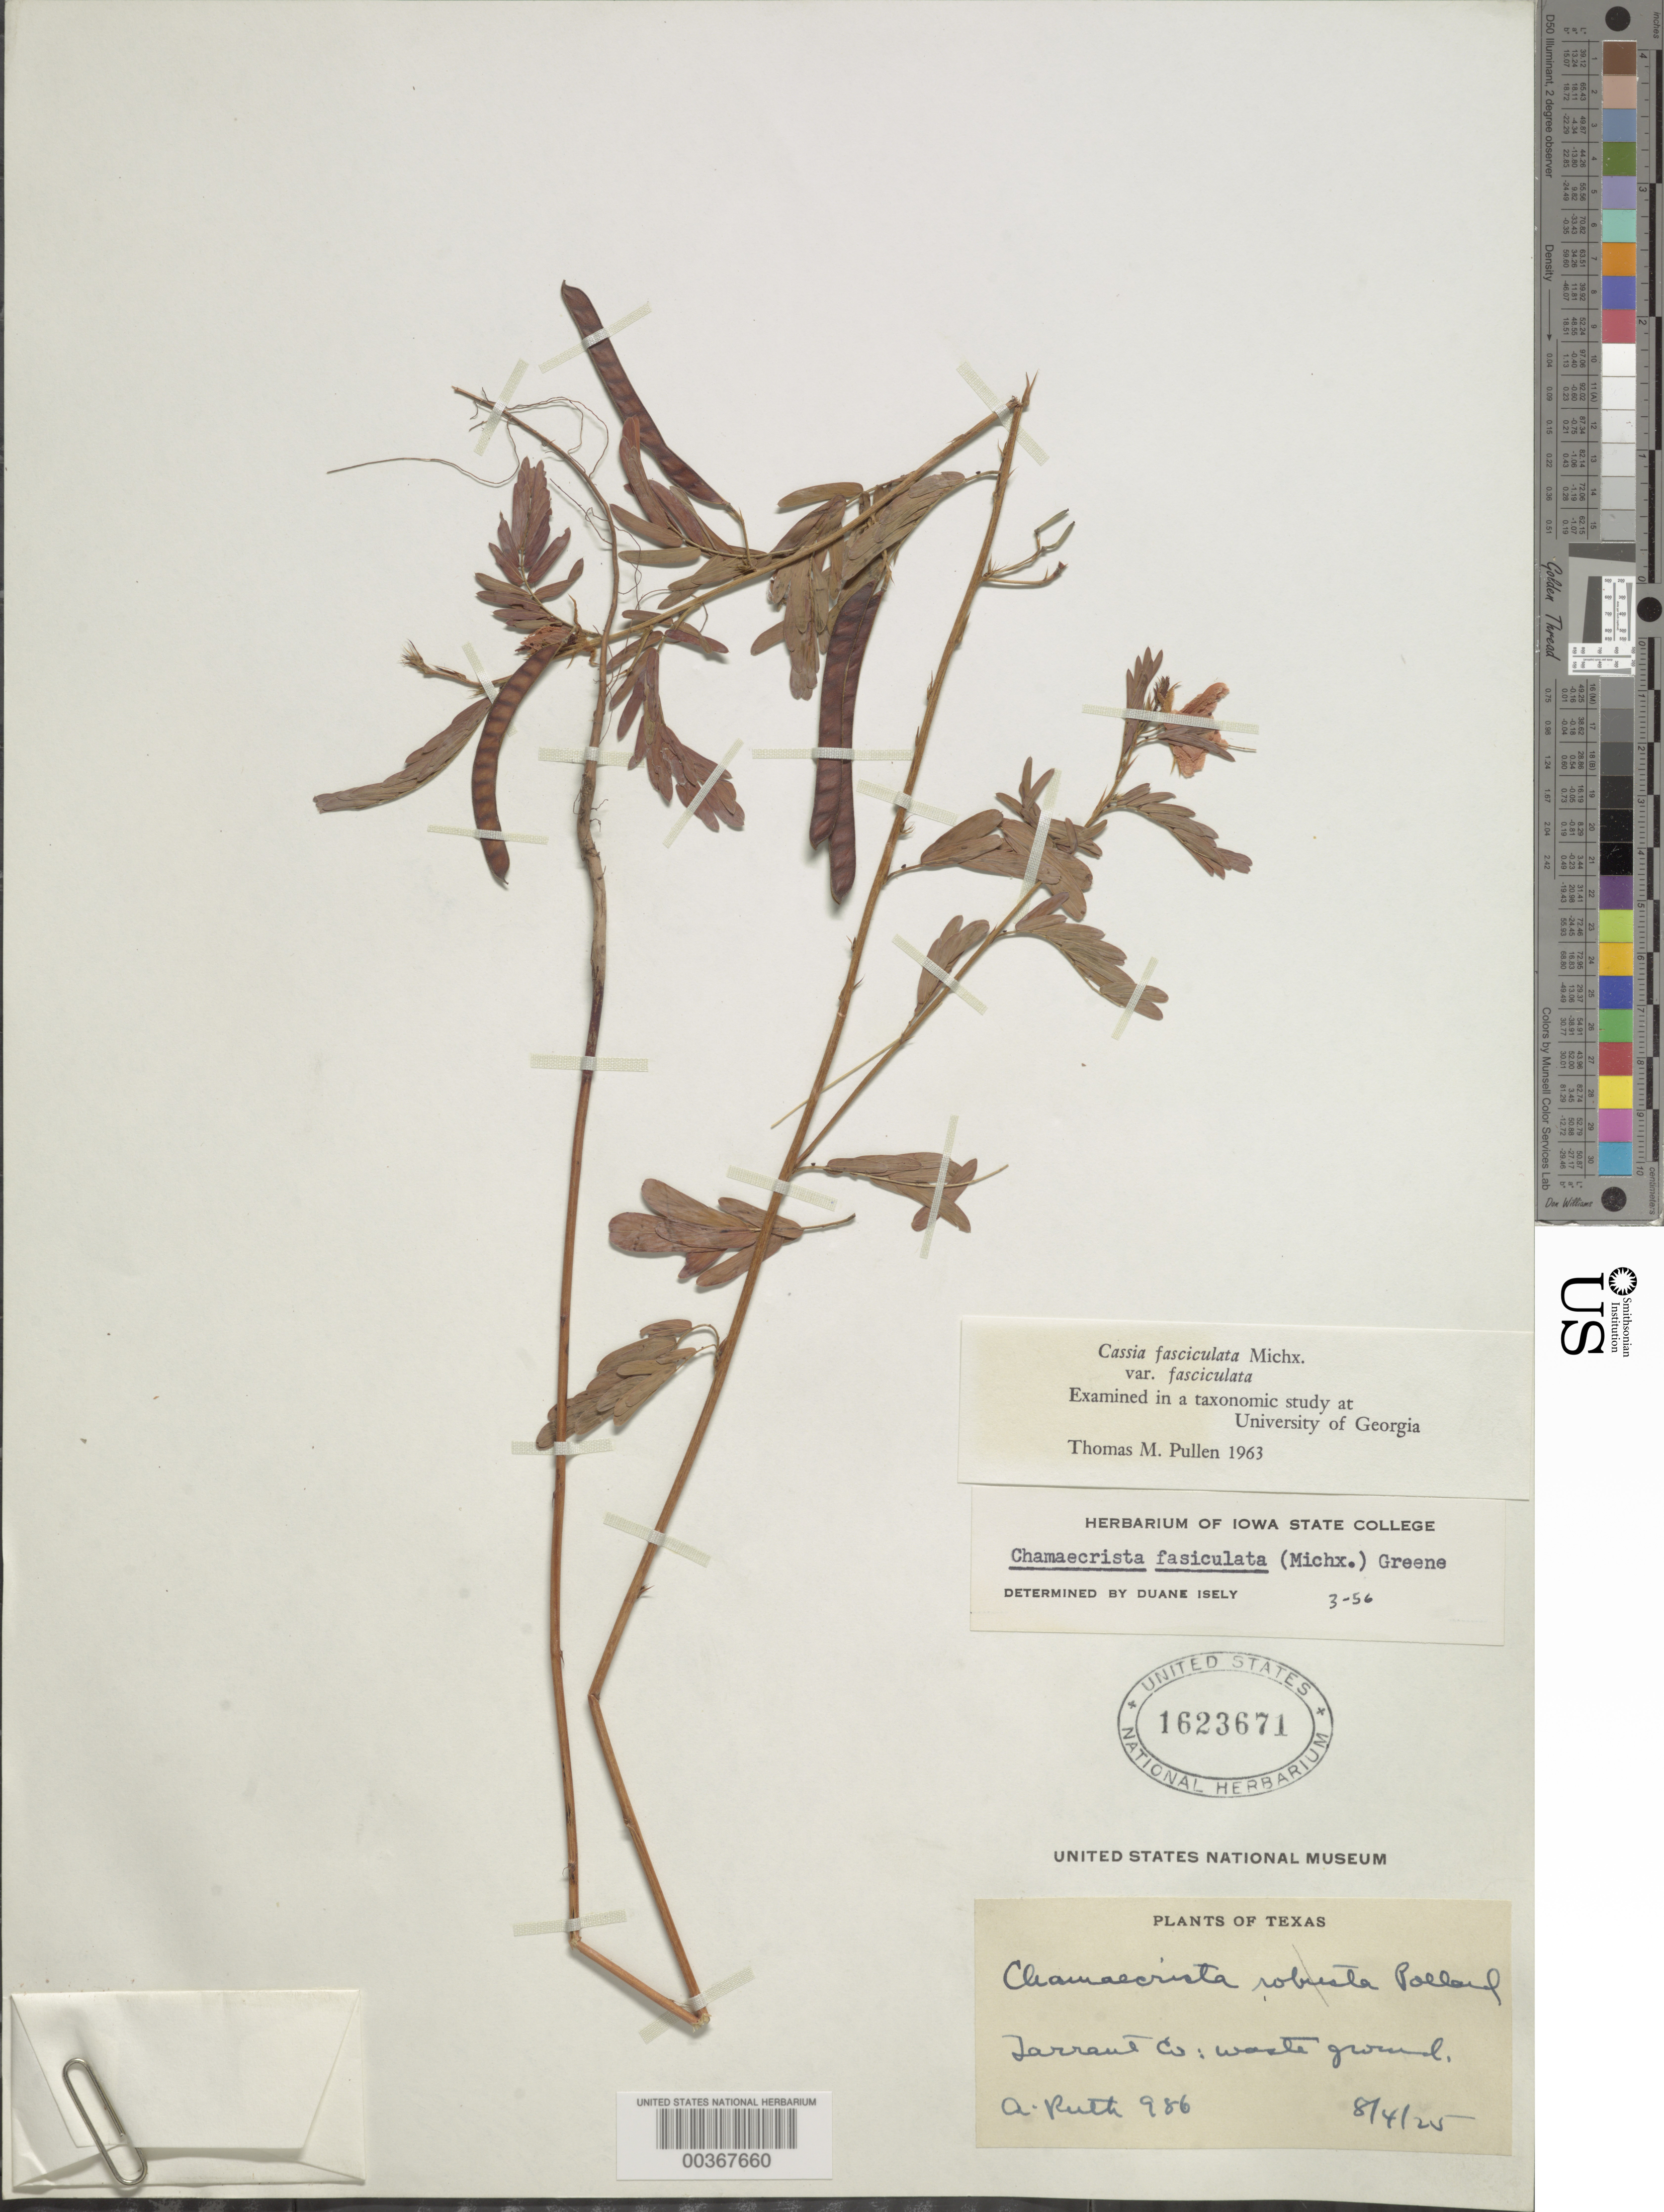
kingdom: Plantae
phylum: Tracheophyta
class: Magnoliopsida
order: Fabales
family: Fabaceae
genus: Chamaecrista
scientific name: Chamaecrista fasciculata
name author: (Michx.) Greene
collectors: A. Ruth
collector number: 986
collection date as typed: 04 Aug 1925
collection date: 1925-08-04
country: United States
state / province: Texas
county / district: Tarrant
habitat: Waste ground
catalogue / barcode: US 1623671